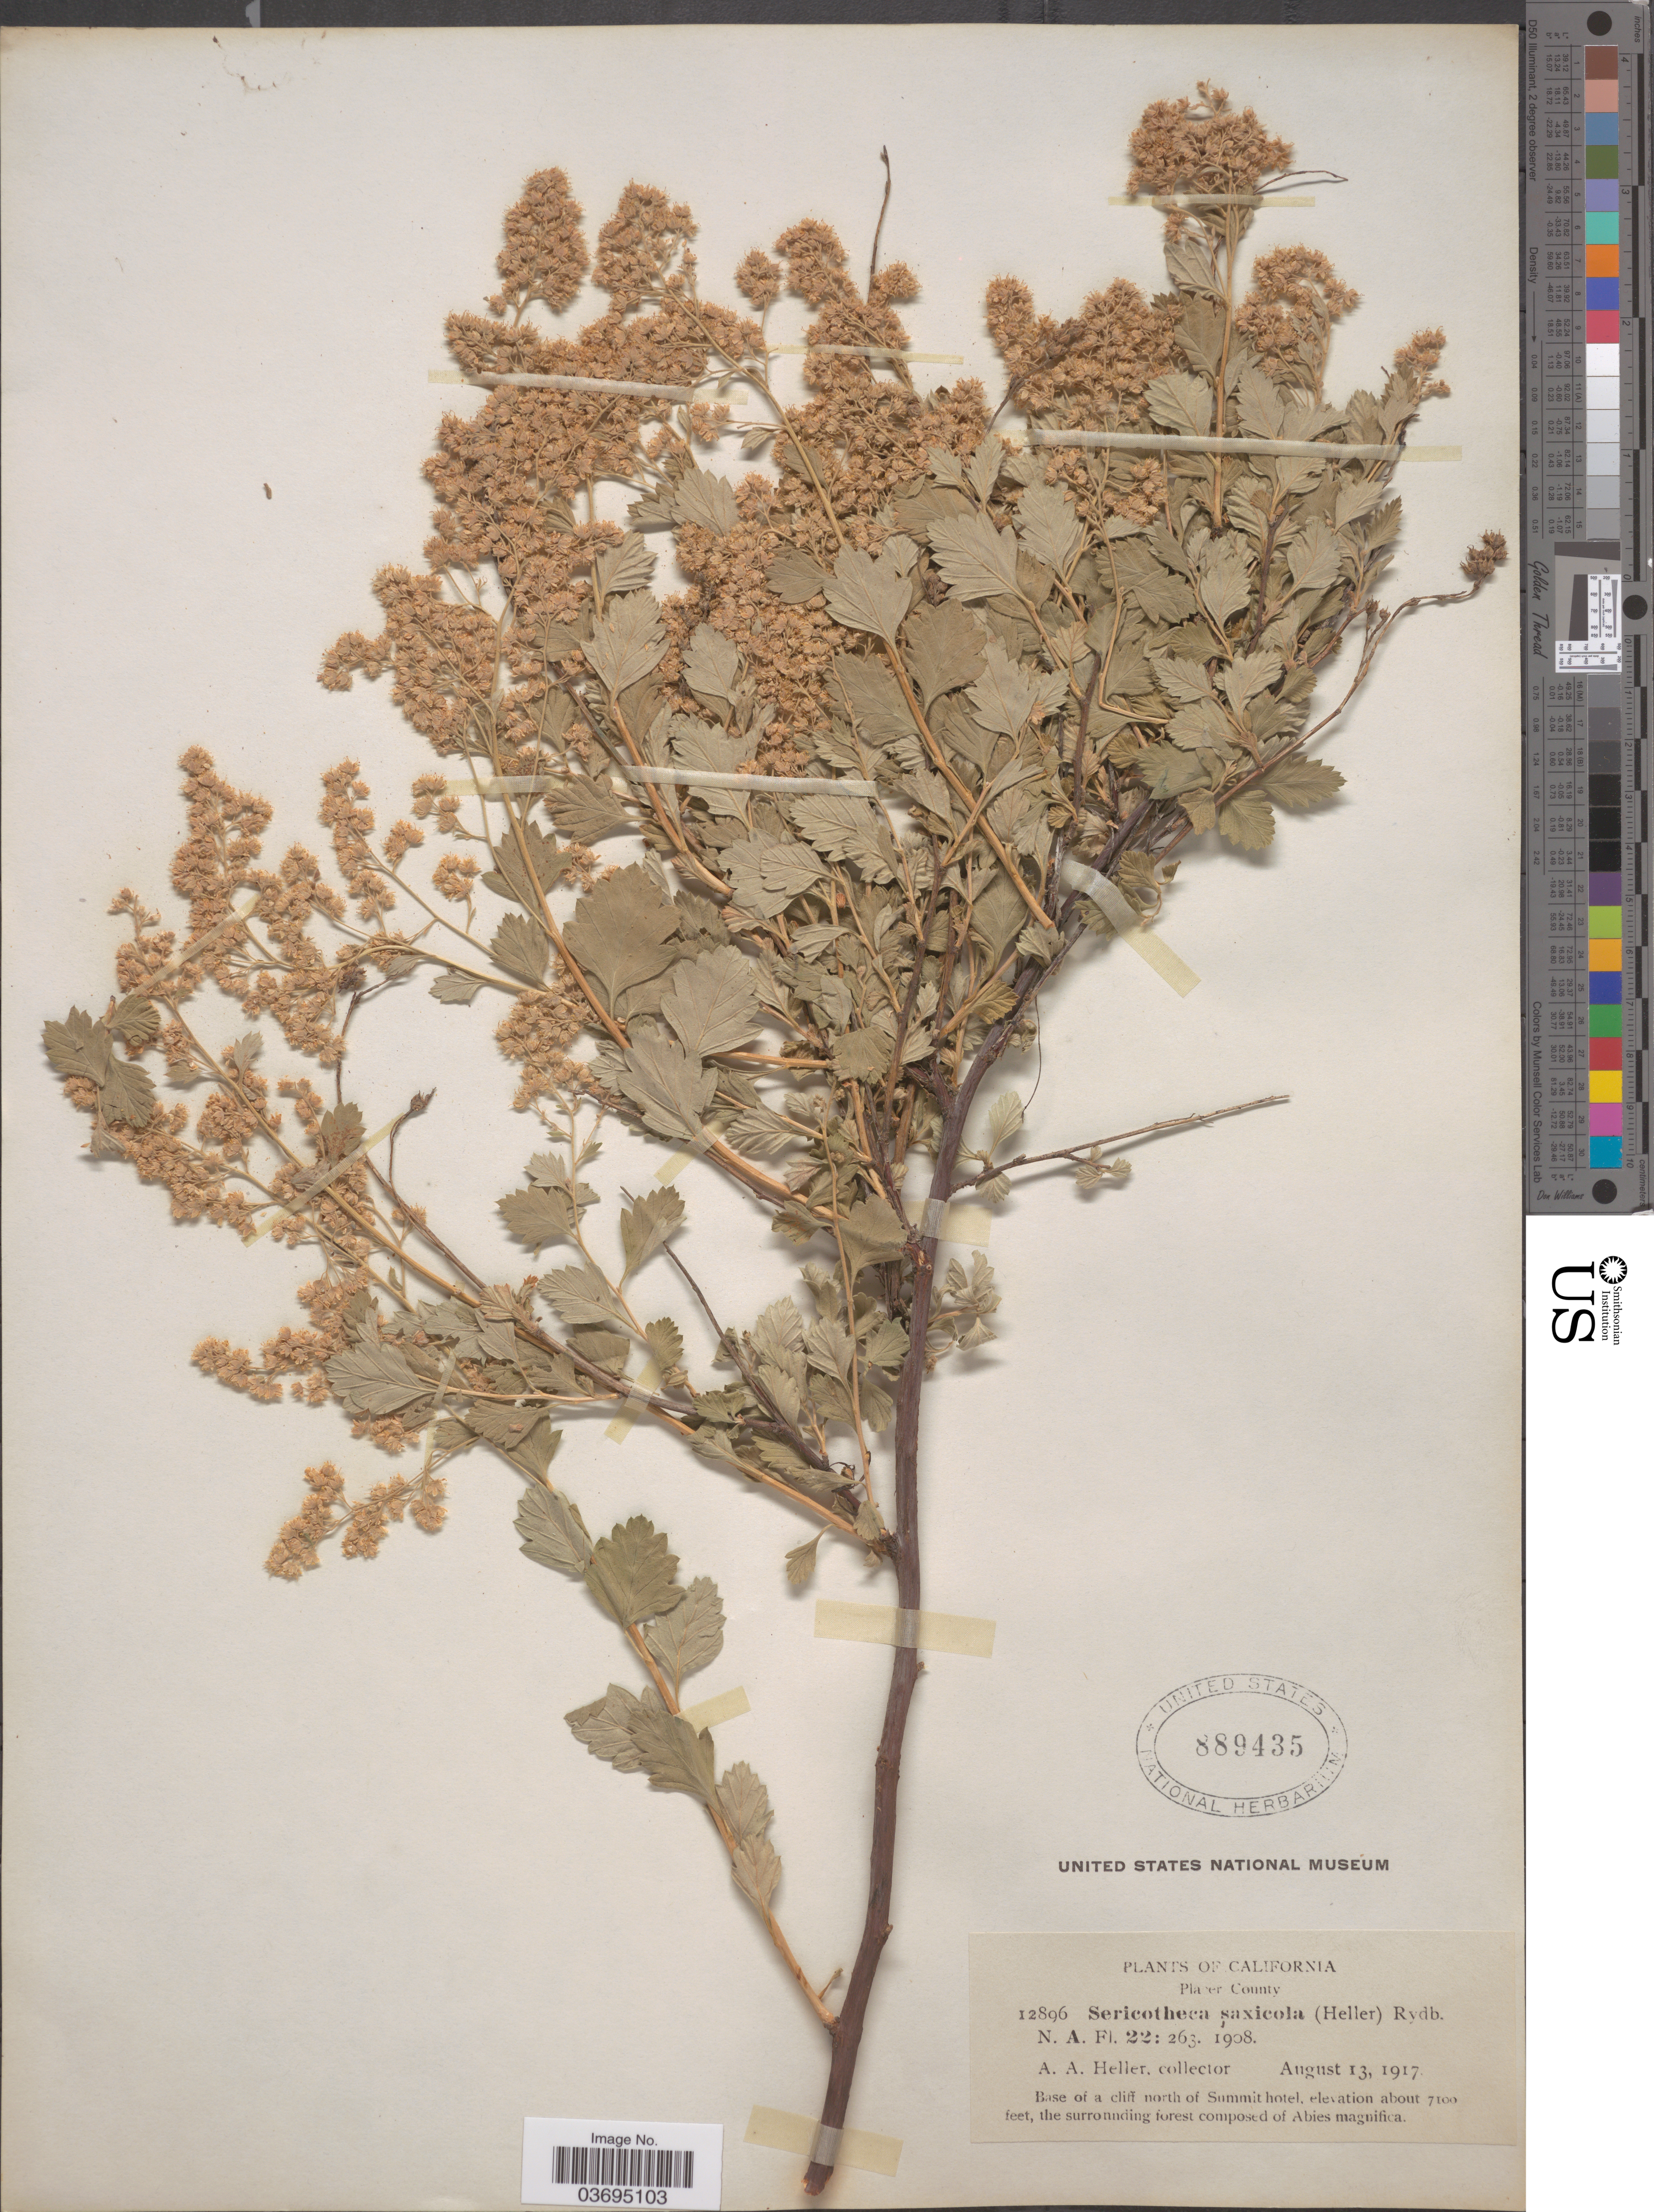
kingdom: Plantae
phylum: Tracheophyta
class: Magnoliopsida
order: Rosales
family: Rosaceae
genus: Holodiscus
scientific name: Holodiscus discolor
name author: (Pursh) Maxim.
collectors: A. A. Heller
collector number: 12896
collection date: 1917-08-13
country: United States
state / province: California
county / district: Placer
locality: Placer County. Base of a cliff north of Summit hotel.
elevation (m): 2164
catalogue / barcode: US 889435